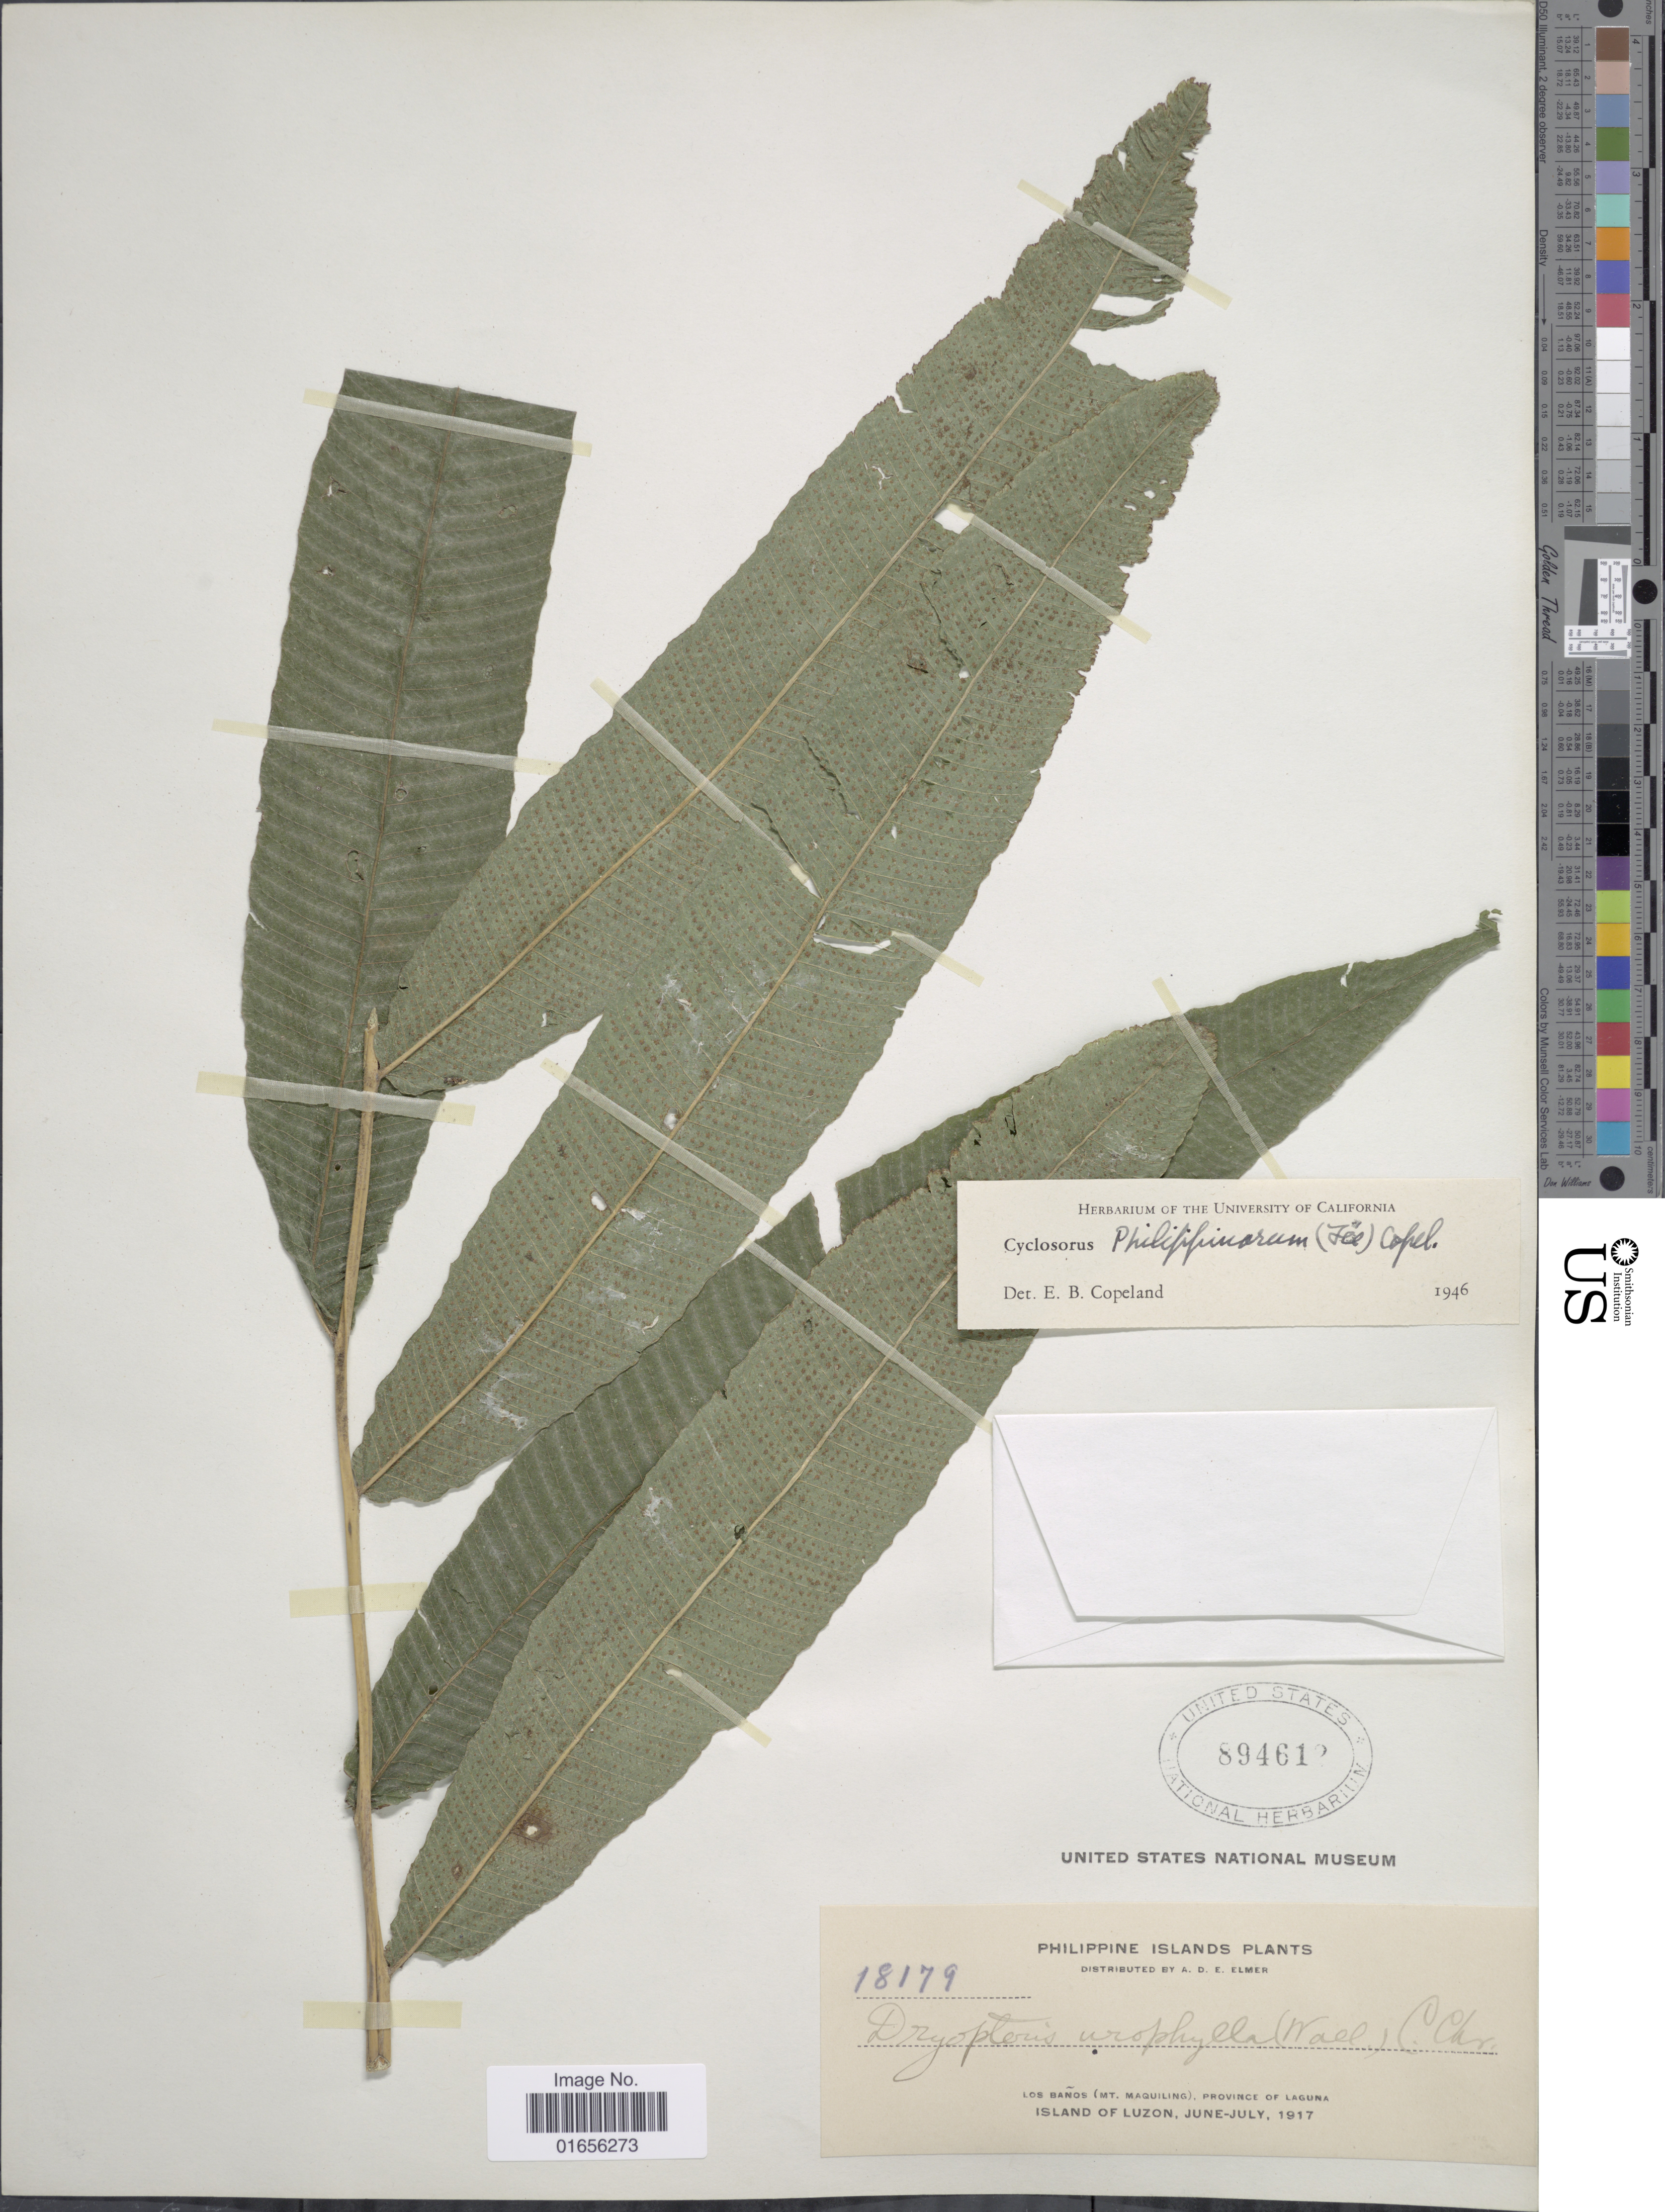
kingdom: Plantae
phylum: Tracheophyta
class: Polypodiopsida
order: Polypodiales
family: Thelypteridaceae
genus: Pronephrium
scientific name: Pronephrium philippinarum comb. ined.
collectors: A. D. E. Elmer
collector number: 18179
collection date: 1917-06/1917-07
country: Philippines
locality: Phlippine Islands. Los Baños (Mt. Maquiling), Province of Laguna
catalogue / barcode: US 894612